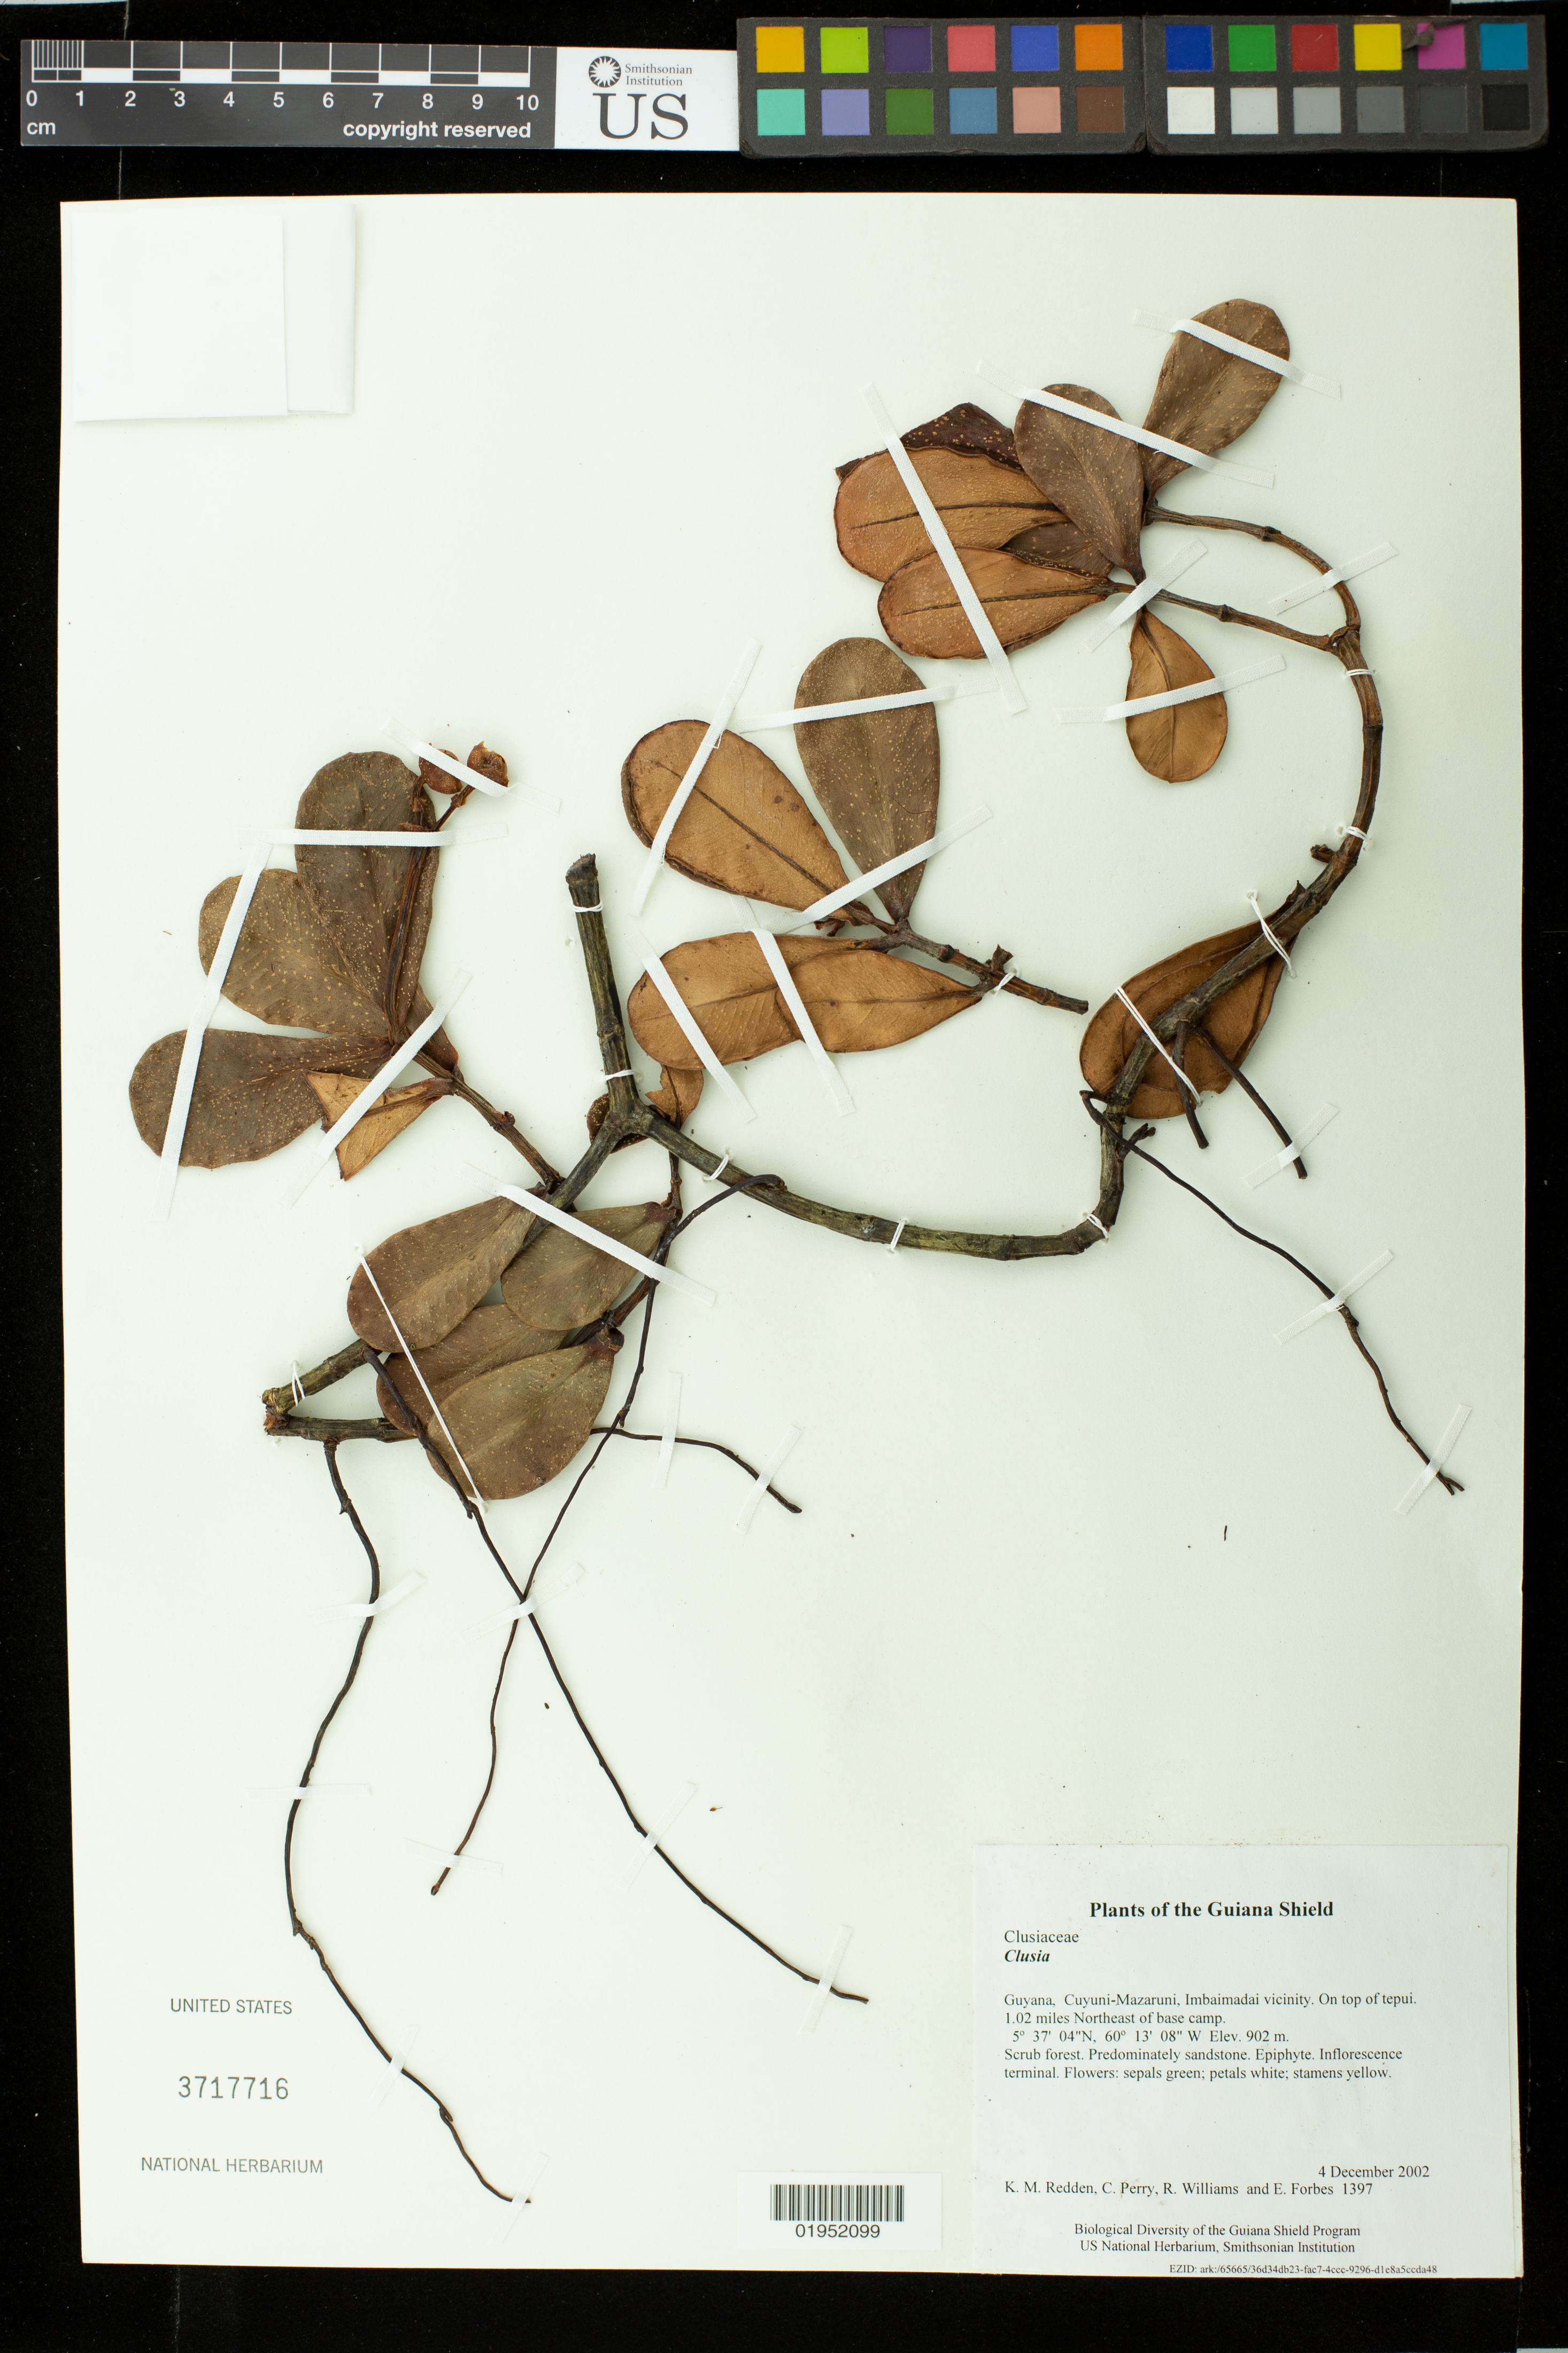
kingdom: Plantae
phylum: Tracheophyta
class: Magnoliopsida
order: Malpighiales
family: Clusiaceae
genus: Clusia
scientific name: Clusia sp.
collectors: K. M. Redden, C. Perry, R. Williams & E. Forbes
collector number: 1397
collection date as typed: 4 December 2002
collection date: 2002-12-04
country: Guyana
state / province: Cuyuni-Mazaruni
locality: Imbaimadai vicinity. On top of tepui. 1.02 miles Northeast of base camp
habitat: Scrub forest. Predominately sandstone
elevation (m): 902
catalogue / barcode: US 3717716